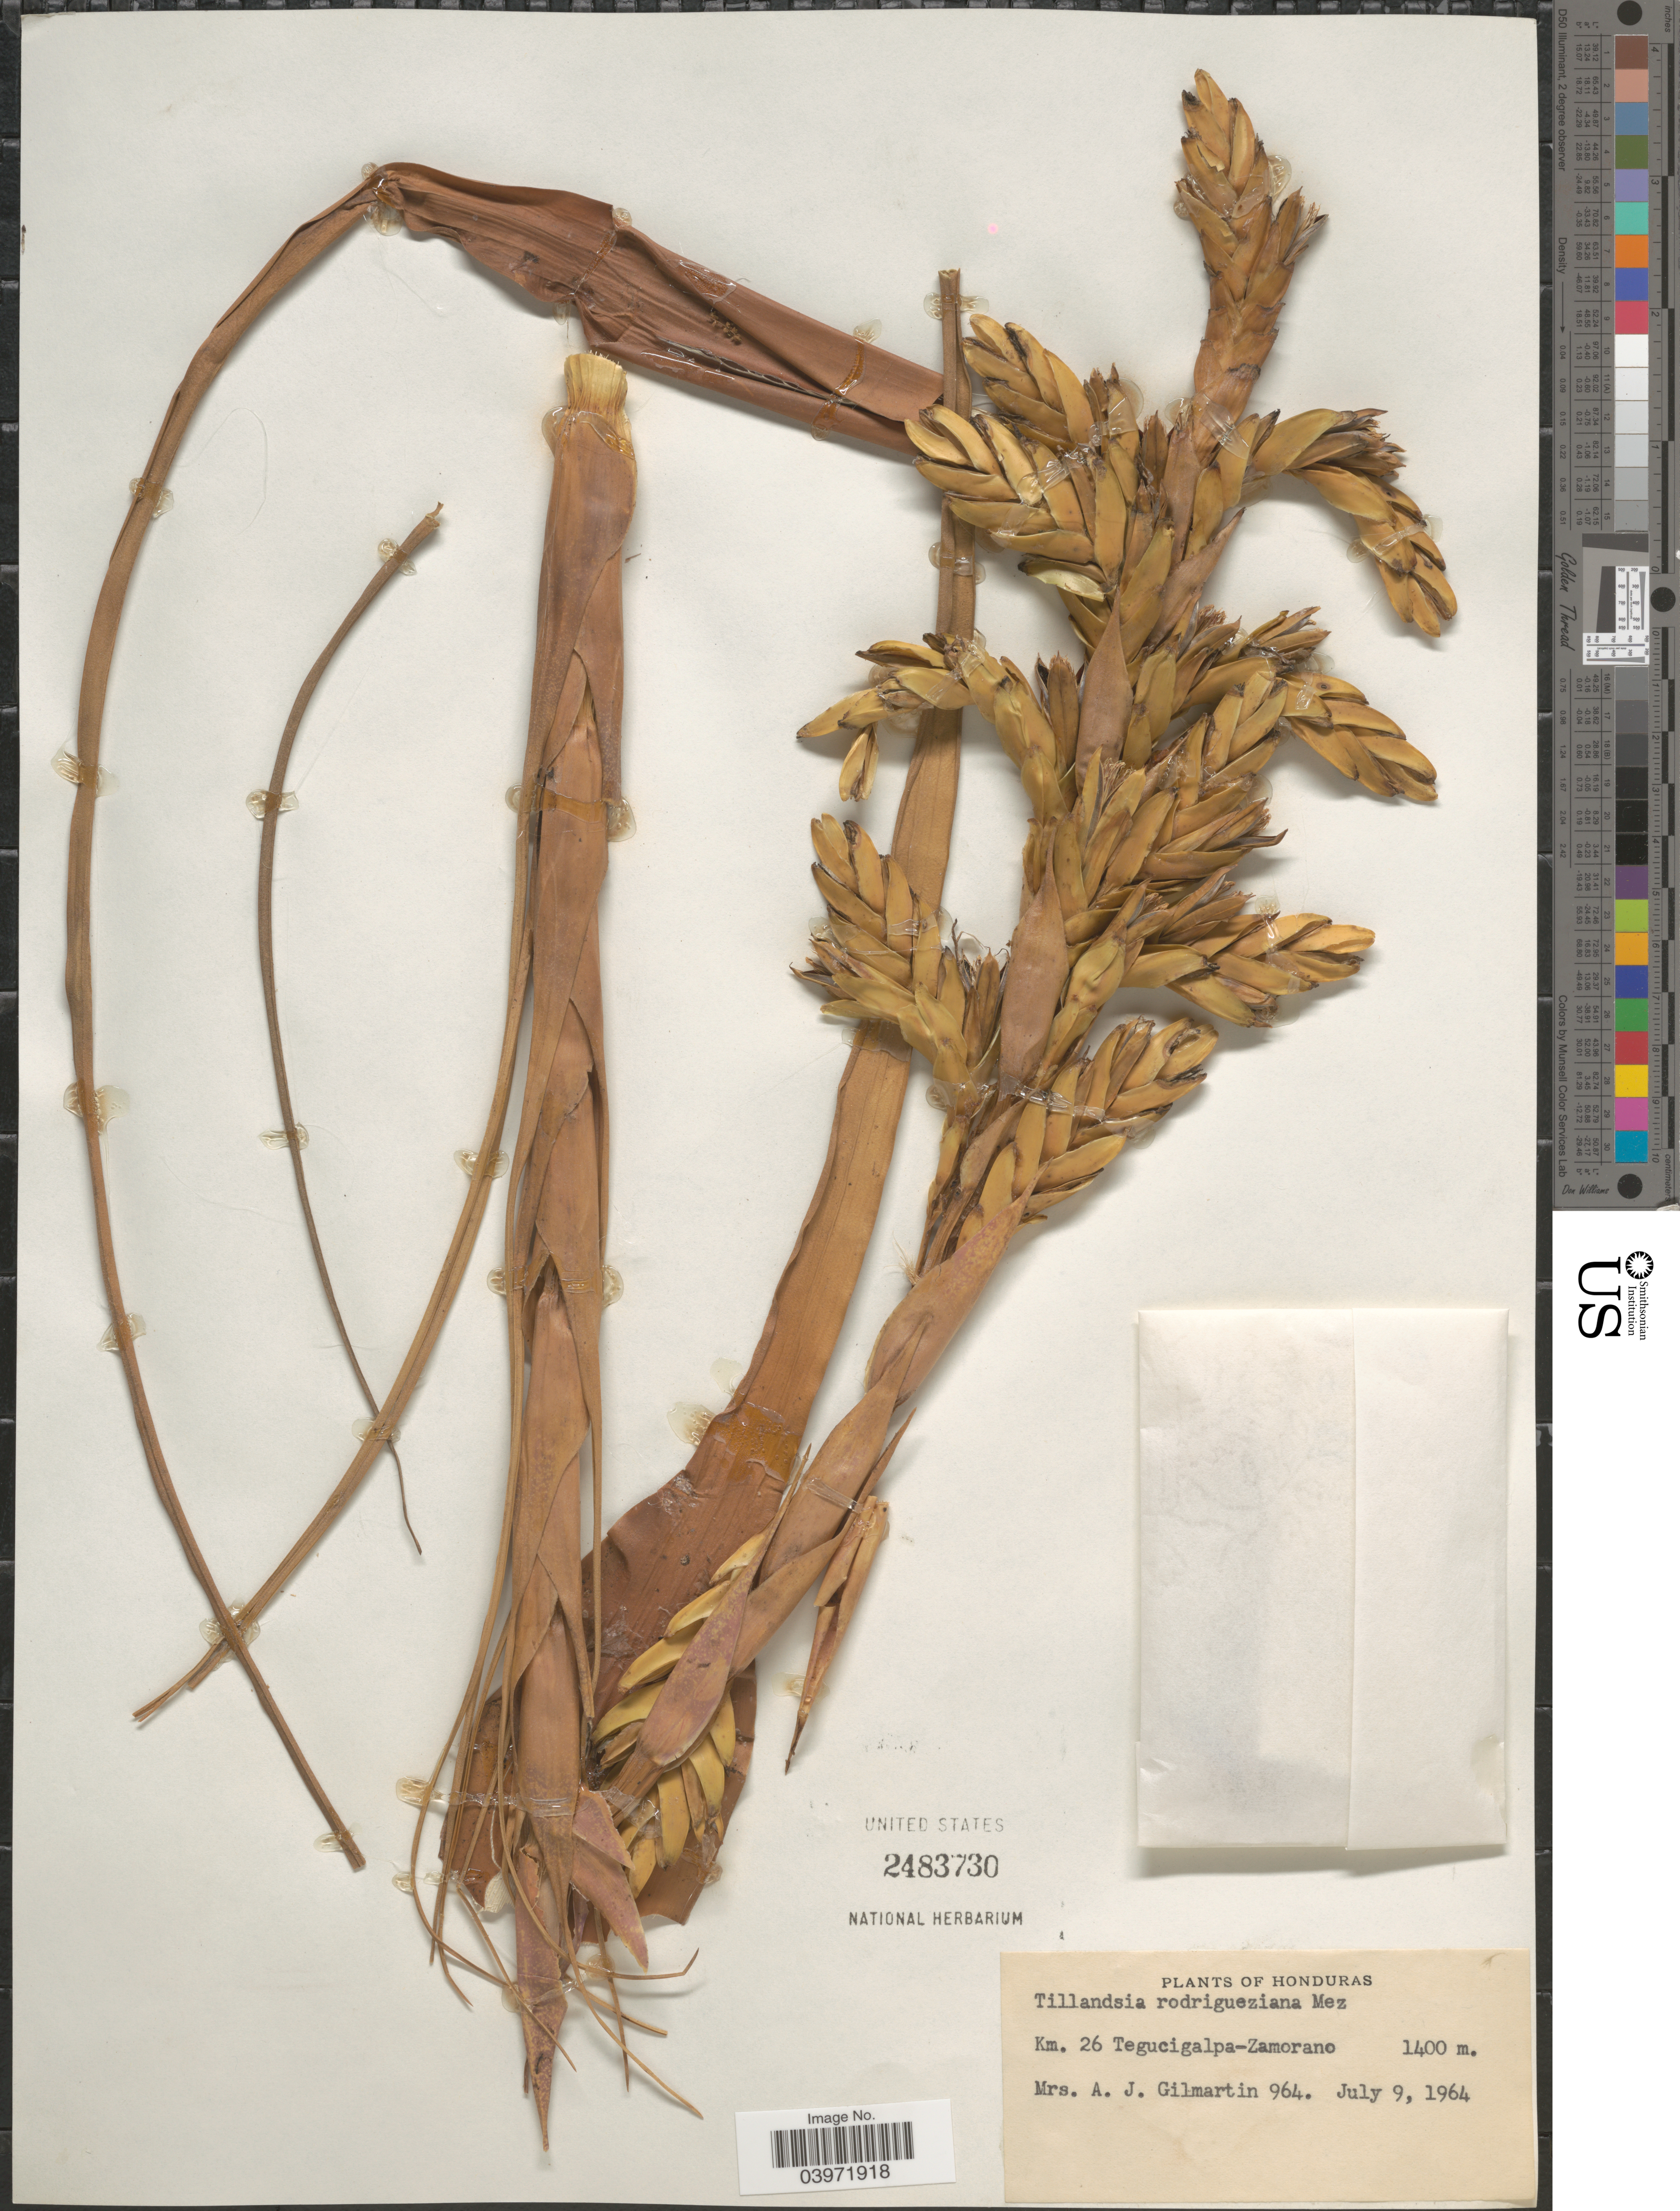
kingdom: Plantae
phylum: Tracheophyta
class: Liliopsida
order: Poales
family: Bromeliaceae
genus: Tillandsia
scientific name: Tillandsia rodrigueziana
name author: Mez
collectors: A. J. Gilmartin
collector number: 964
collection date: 1964-07-09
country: Honduras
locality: Km. 26 Tegucigalpa-Zamorano.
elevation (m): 1400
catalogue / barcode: US 2483730